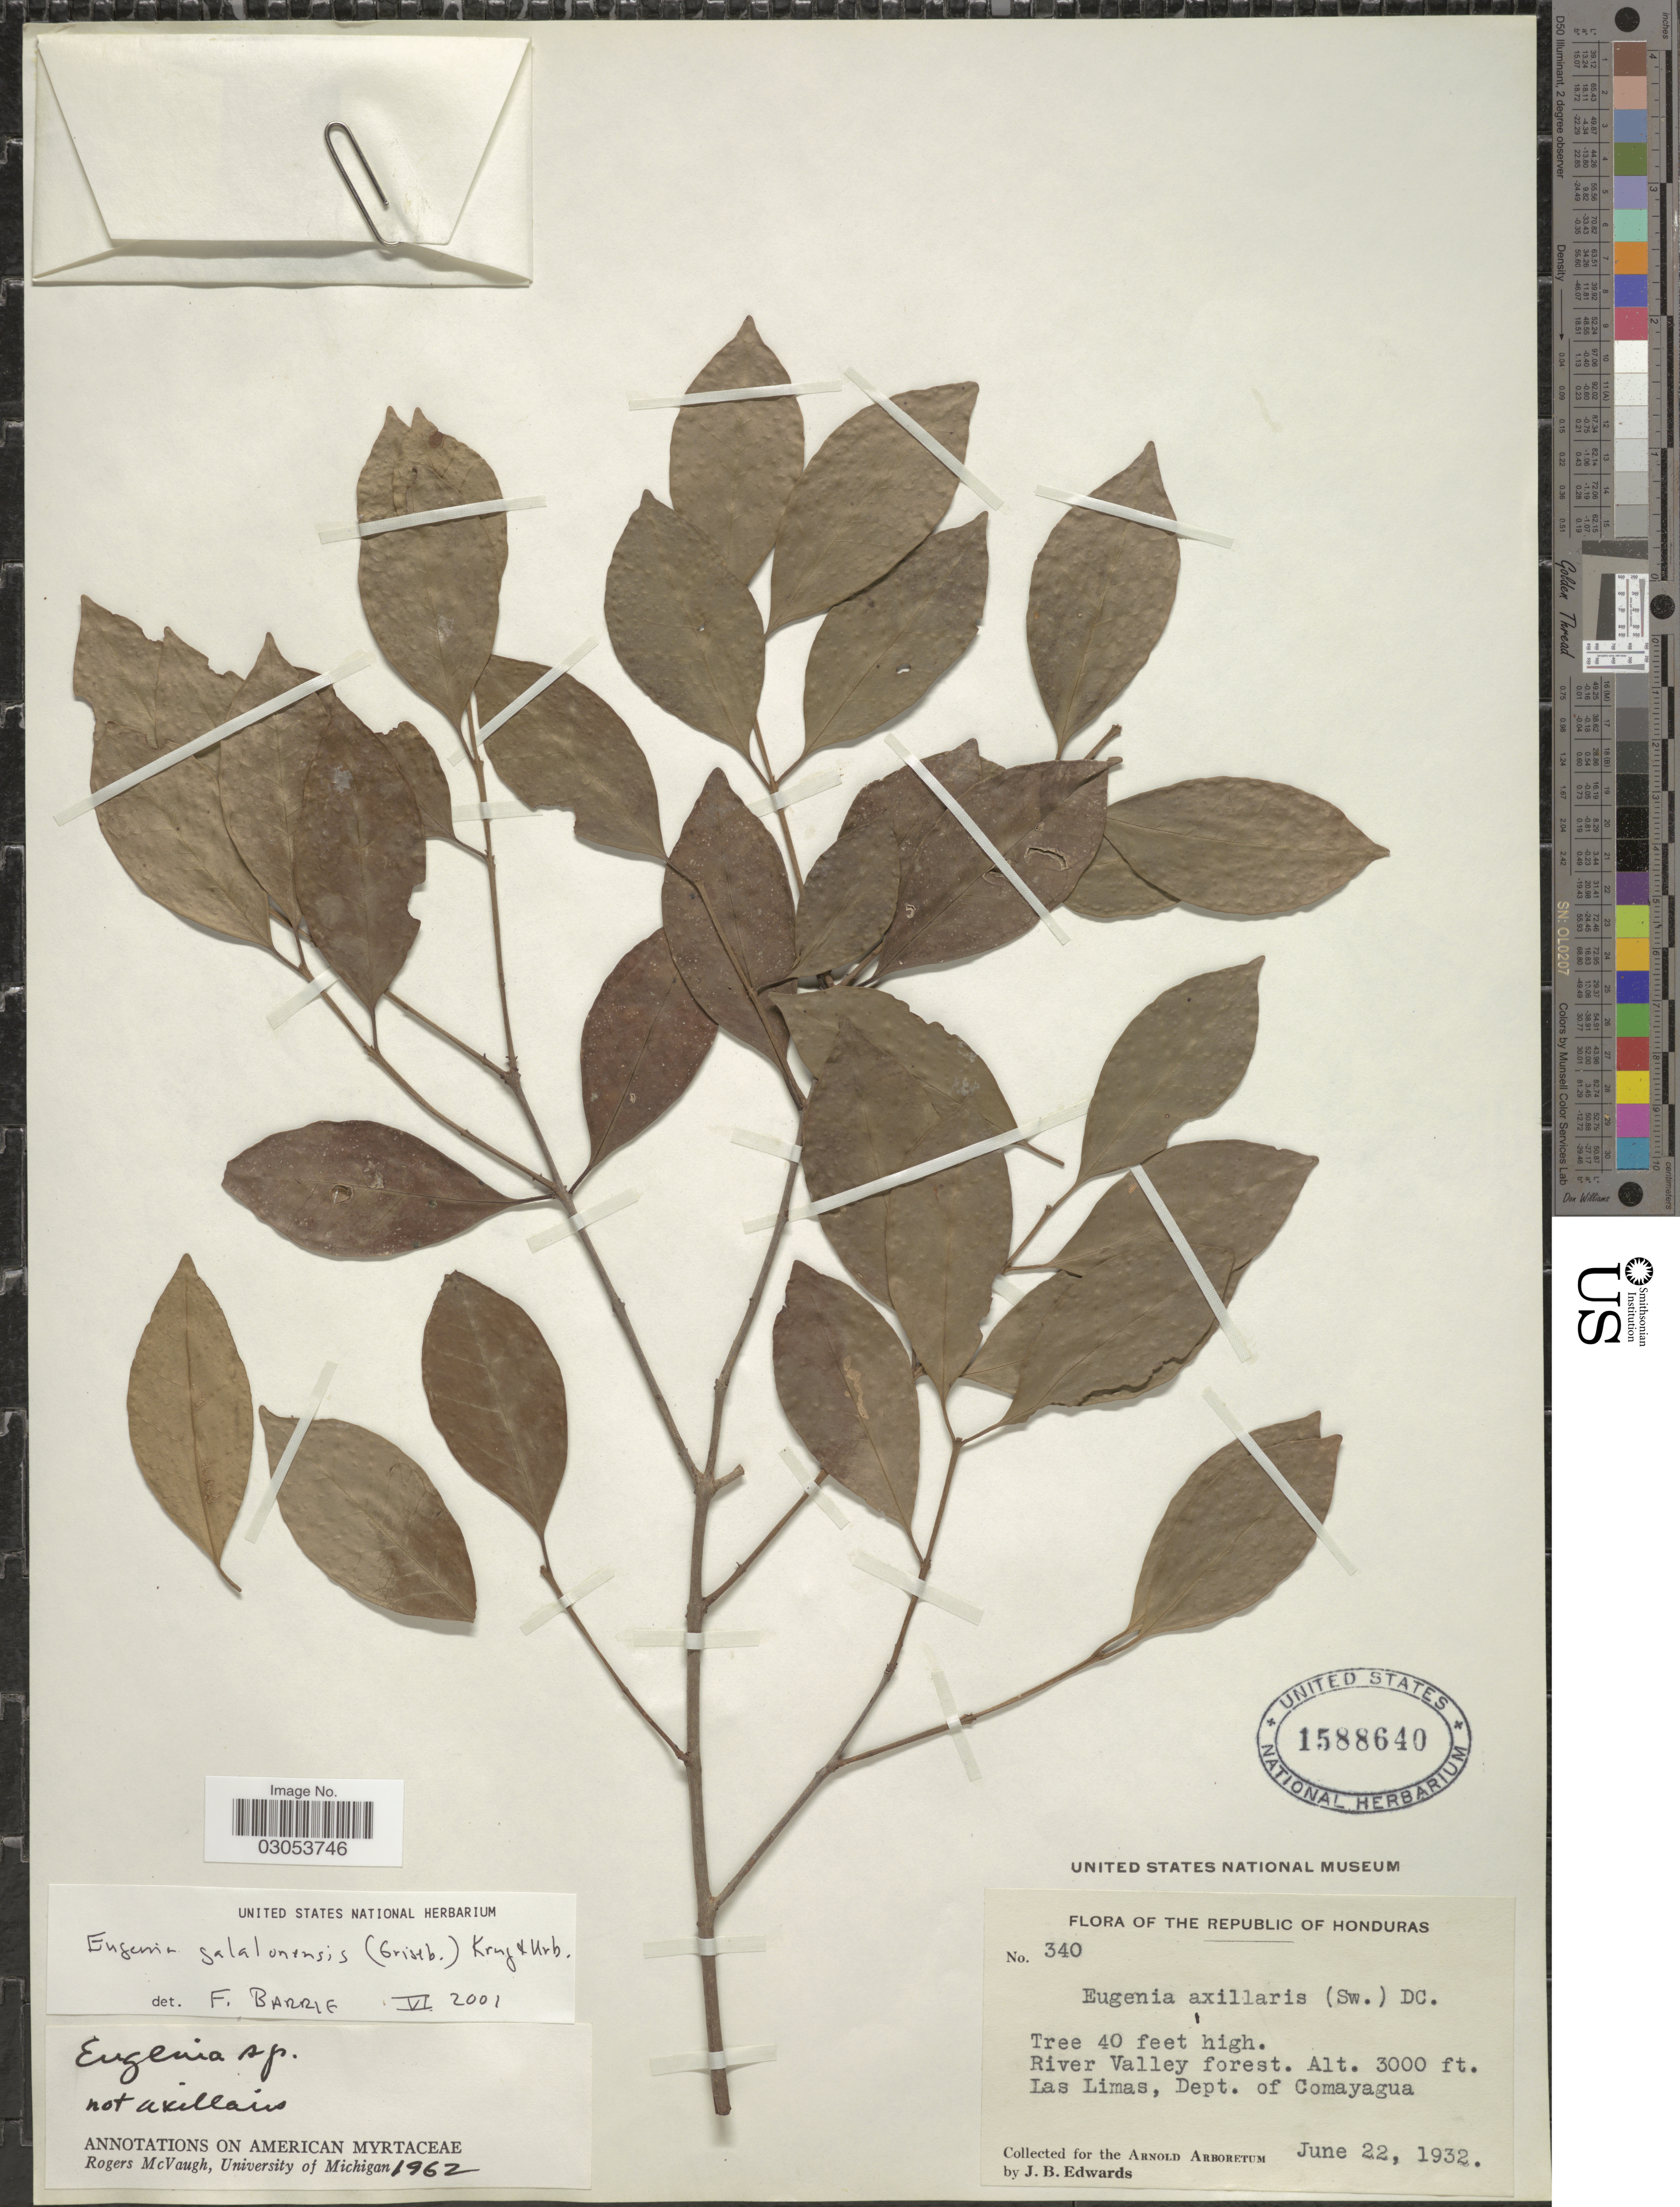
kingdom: Plantae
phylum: Tracheophyta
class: Magnoliopsida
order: Myrtales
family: Myrtaceae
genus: Eugenia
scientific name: Eugenia galalonensis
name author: (Griseb.) Krug & Urb.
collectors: J. B. Edwards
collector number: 340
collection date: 1932-06-22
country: Honduras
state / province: Comayagua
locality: The Republic of Honduras, River Valley forest. Las Limas, Dept. of Comayagua.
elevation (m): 914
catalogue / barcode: US 1588640